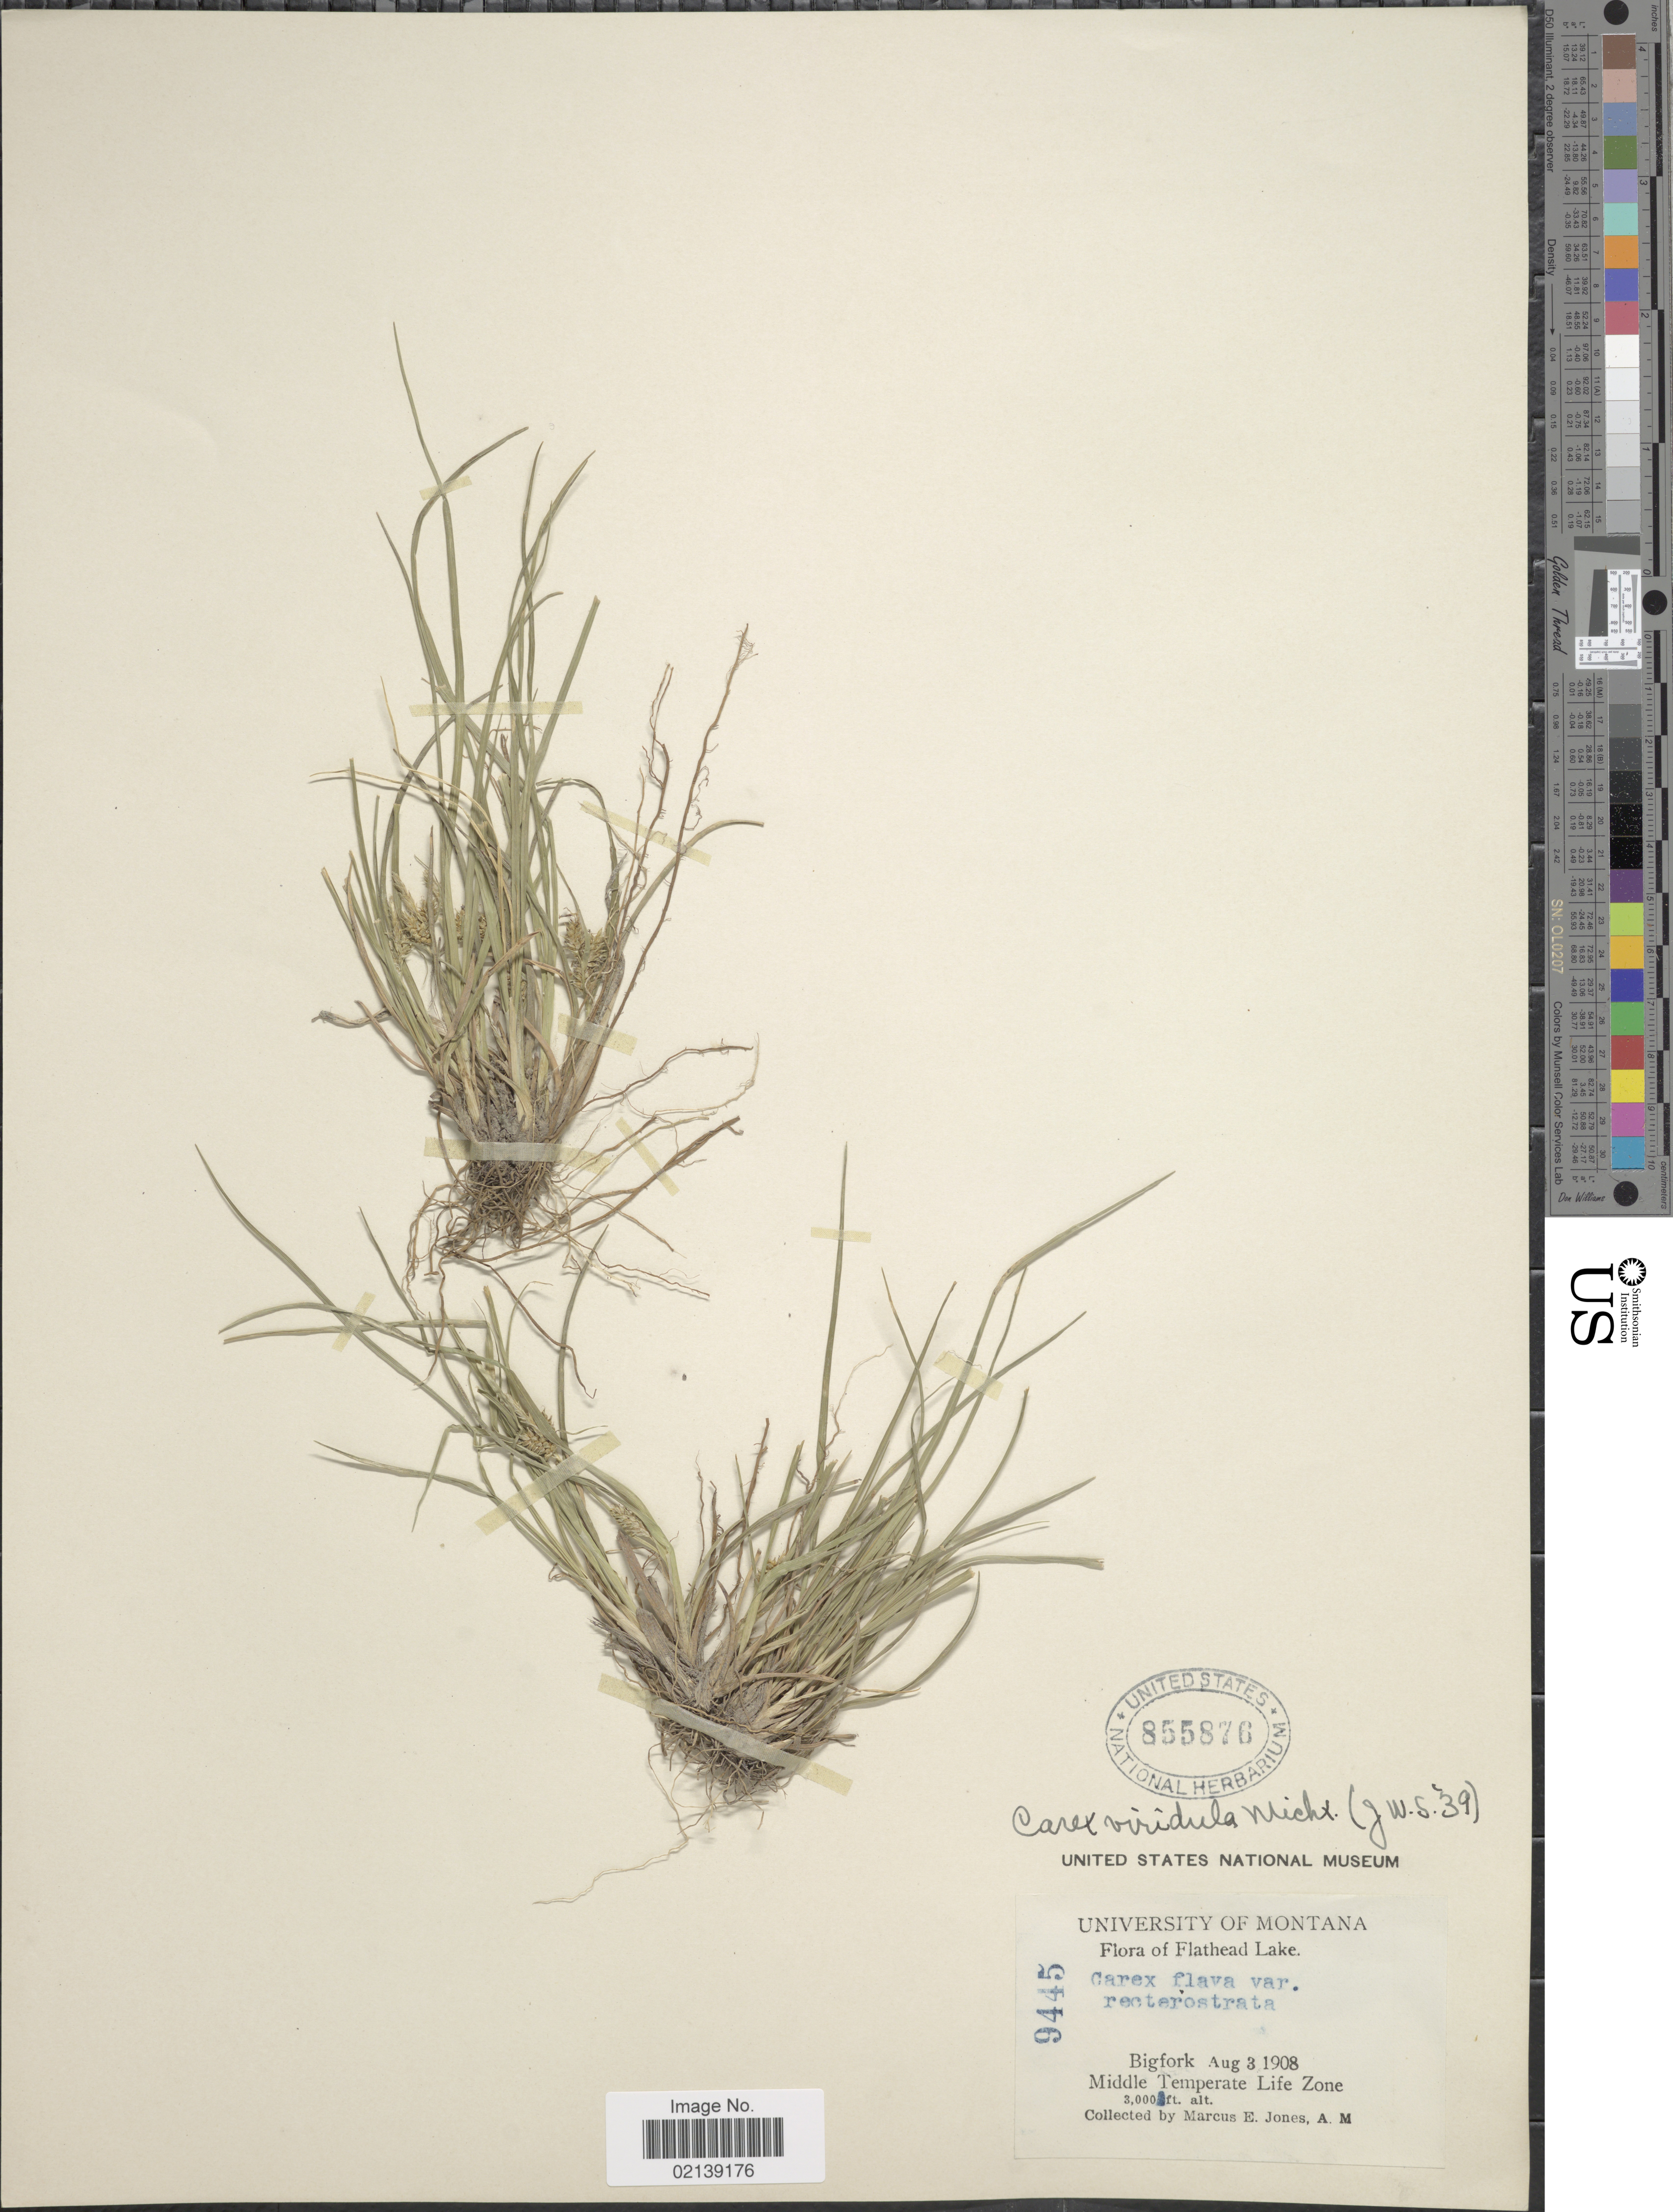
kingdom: Plantae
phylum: Tracheophyta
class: Liliopsida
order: Poales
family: Cyperaceae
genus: Carex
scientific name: Carex oederi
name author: Retz.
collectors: M. E. Jones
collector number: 9445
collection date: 1908-08-03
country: United States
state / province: Montana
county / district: Flathead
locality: Flathead Lake, Bigfork, Middle Temperate Life Zone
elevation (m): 914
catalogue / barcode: US 855876